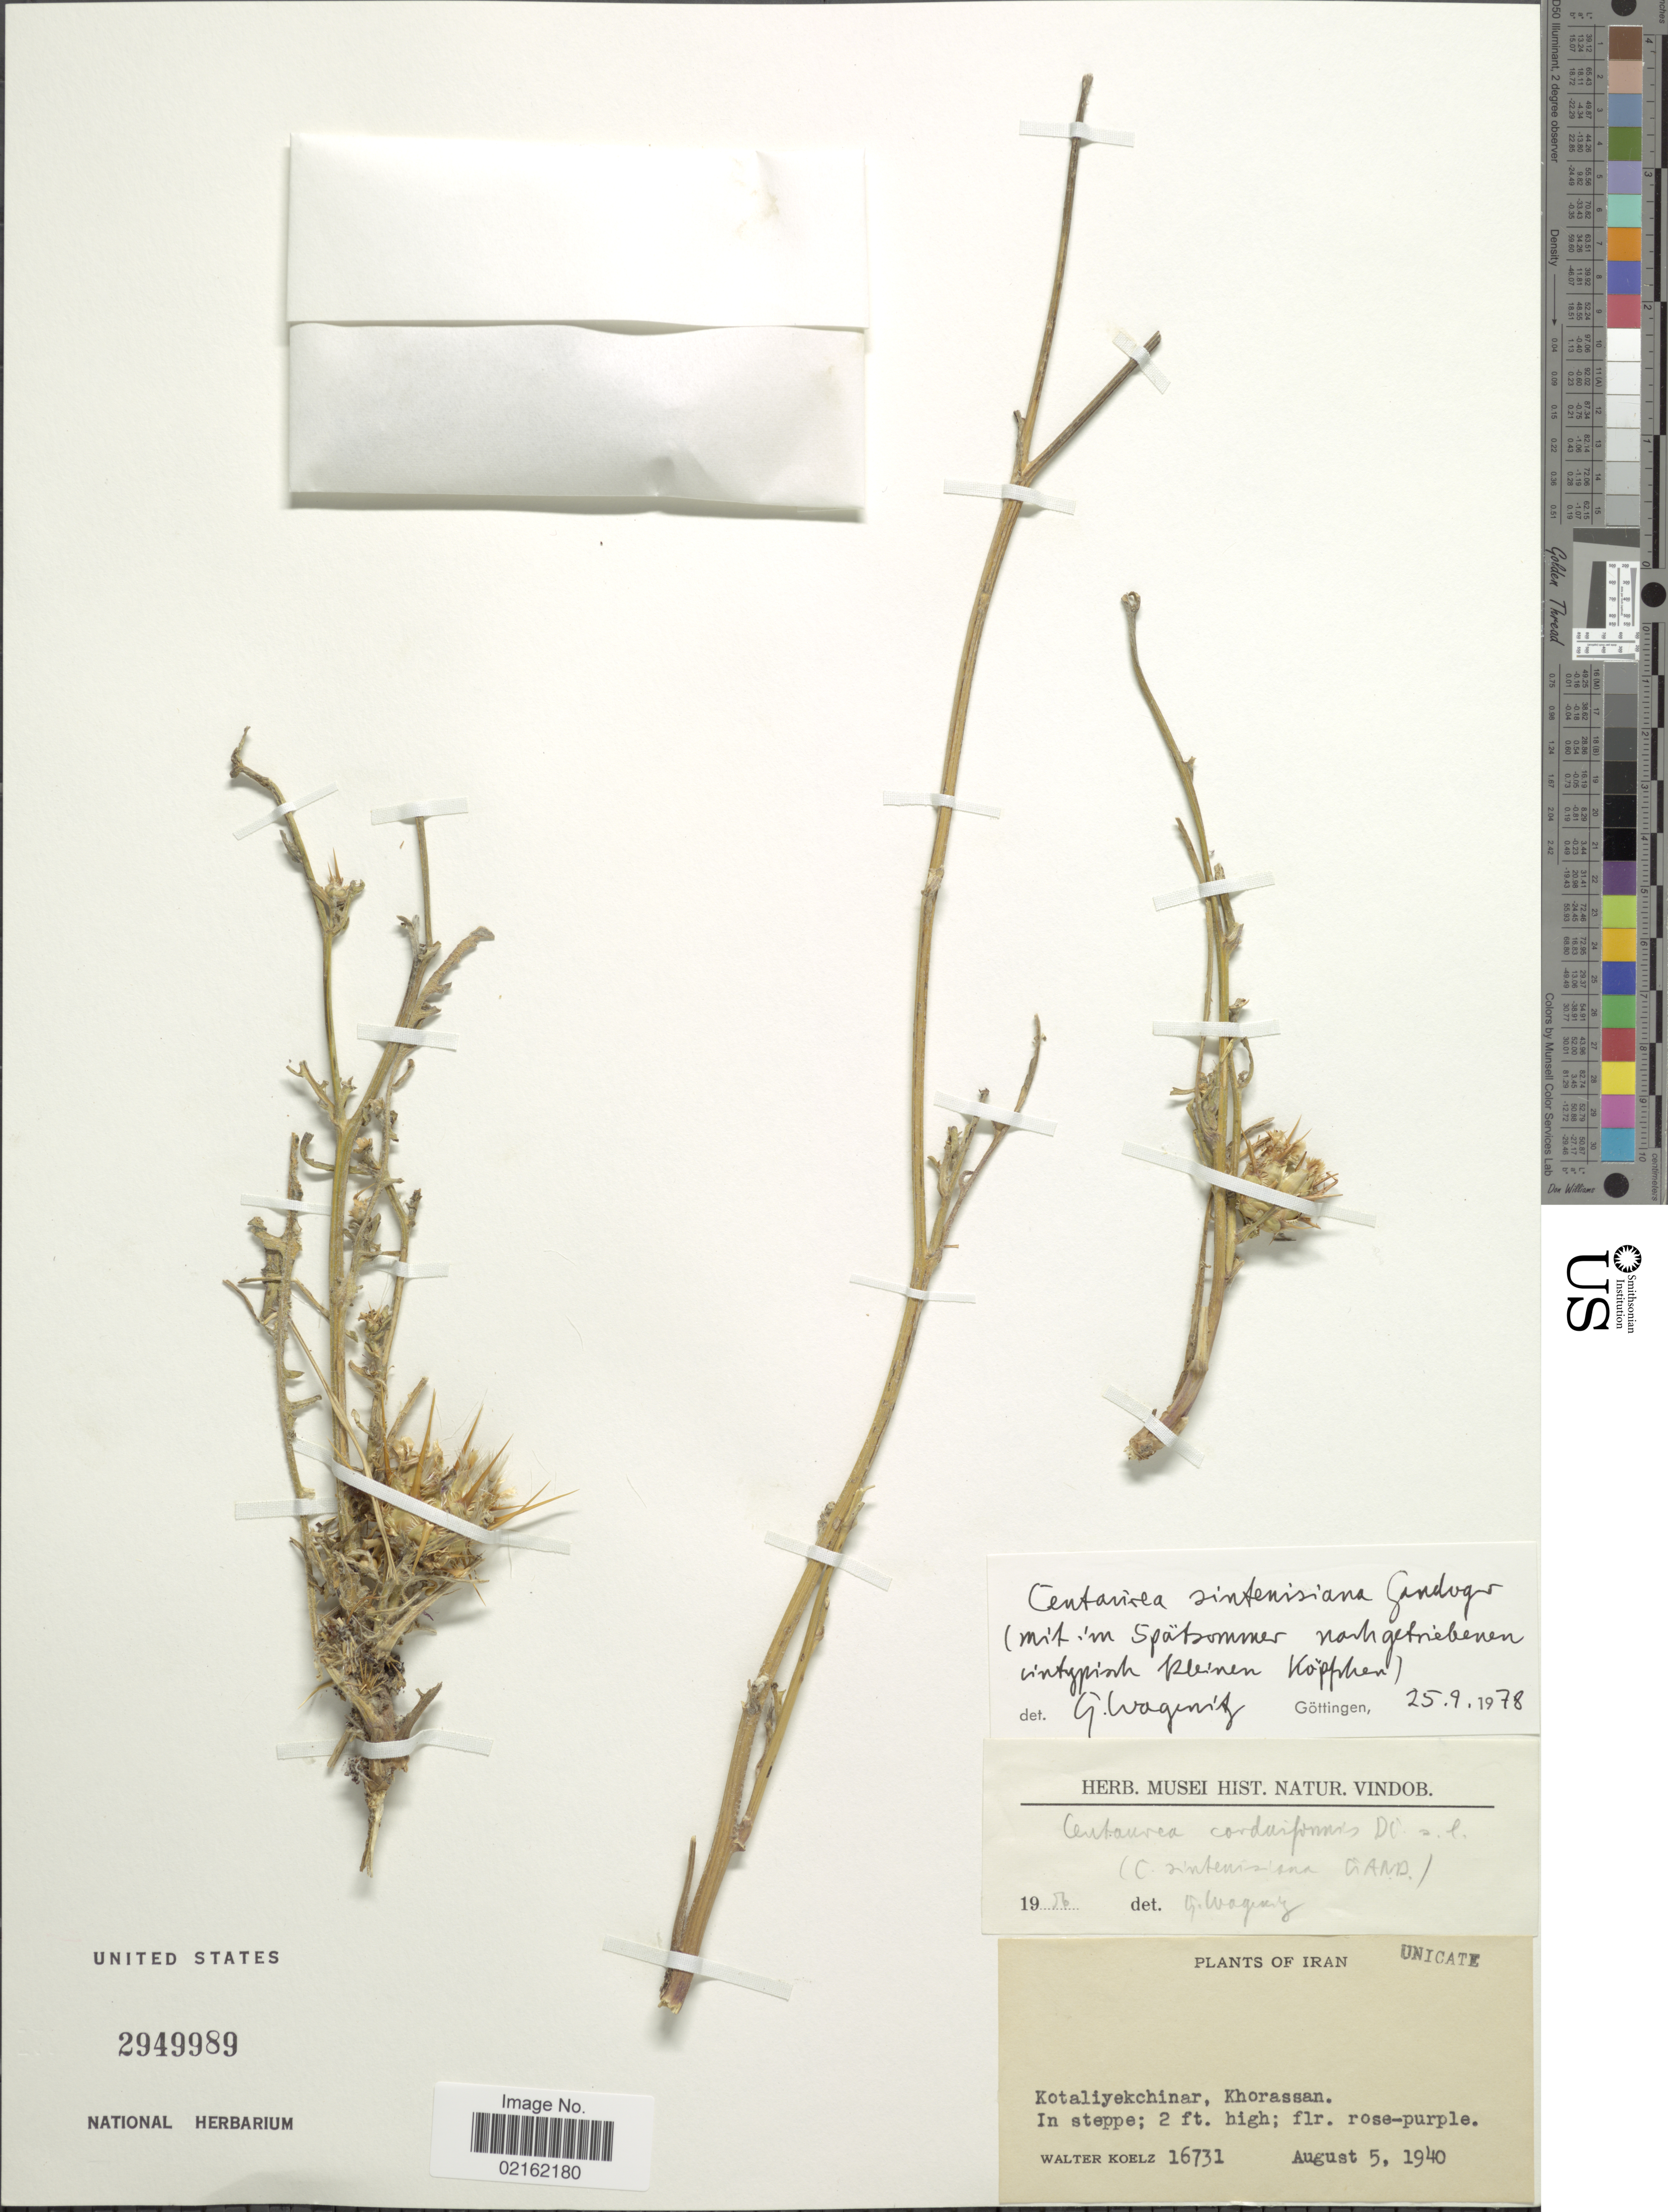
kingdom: Plantae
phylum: Tracheophyta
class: Magnoliopsida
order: Asterales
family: Asteraceae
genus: Centaurea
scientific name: Centaurea sintenisiana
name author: Gand.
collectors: W. N. Koelz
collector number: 16731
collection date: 1940-08-05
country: Iran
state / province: Khorasan [obsolete]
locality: Kotaliyekchinar, Khorassan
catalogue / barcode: US 2949989